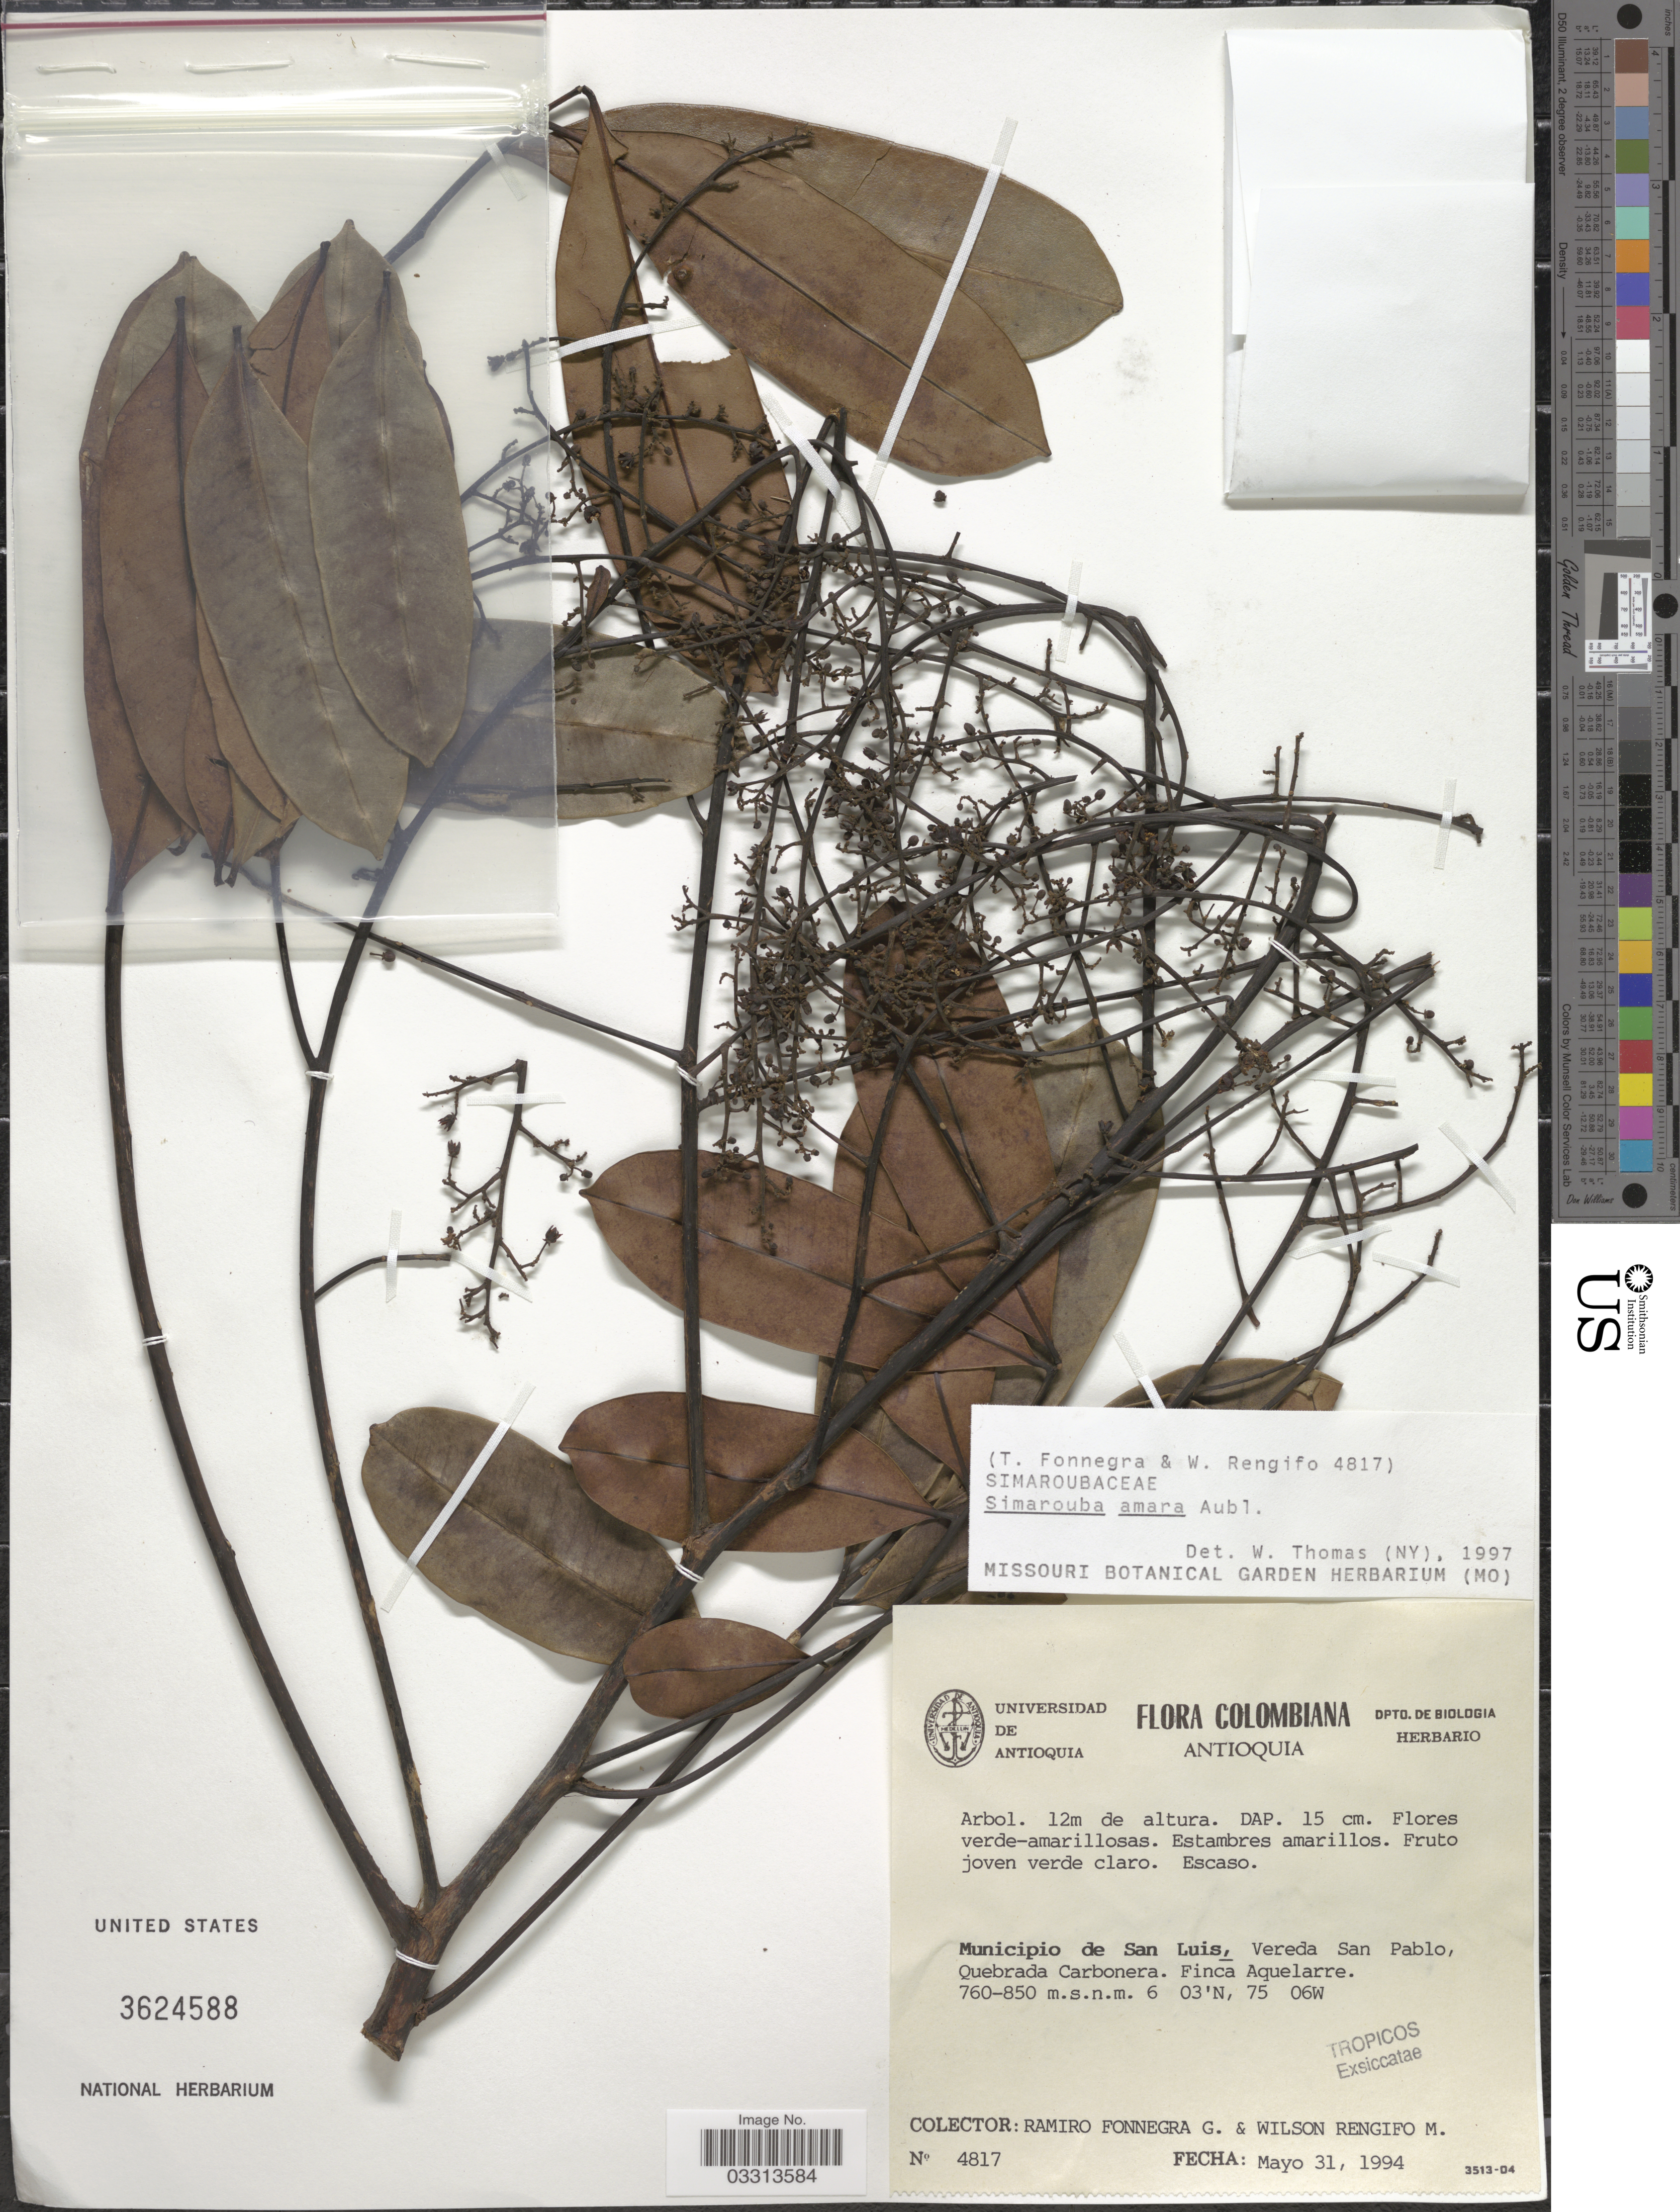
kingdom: Plantae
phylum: Tracheophyta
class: Magnoliopsida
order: Sapindales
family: Simaroubaceae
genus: Simarouba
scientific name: Simarouba amara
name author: Aubl.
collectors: R. Fonnegra G. & W. Rengifo M.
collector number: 4817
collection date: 1994-05-31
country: Colombia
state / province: Antioquia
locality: Municipio de San Luis, Vereda San Pablo, Quebrada Carbonera. Finca Aquelarre.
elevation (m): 760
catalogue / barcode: US 3624588